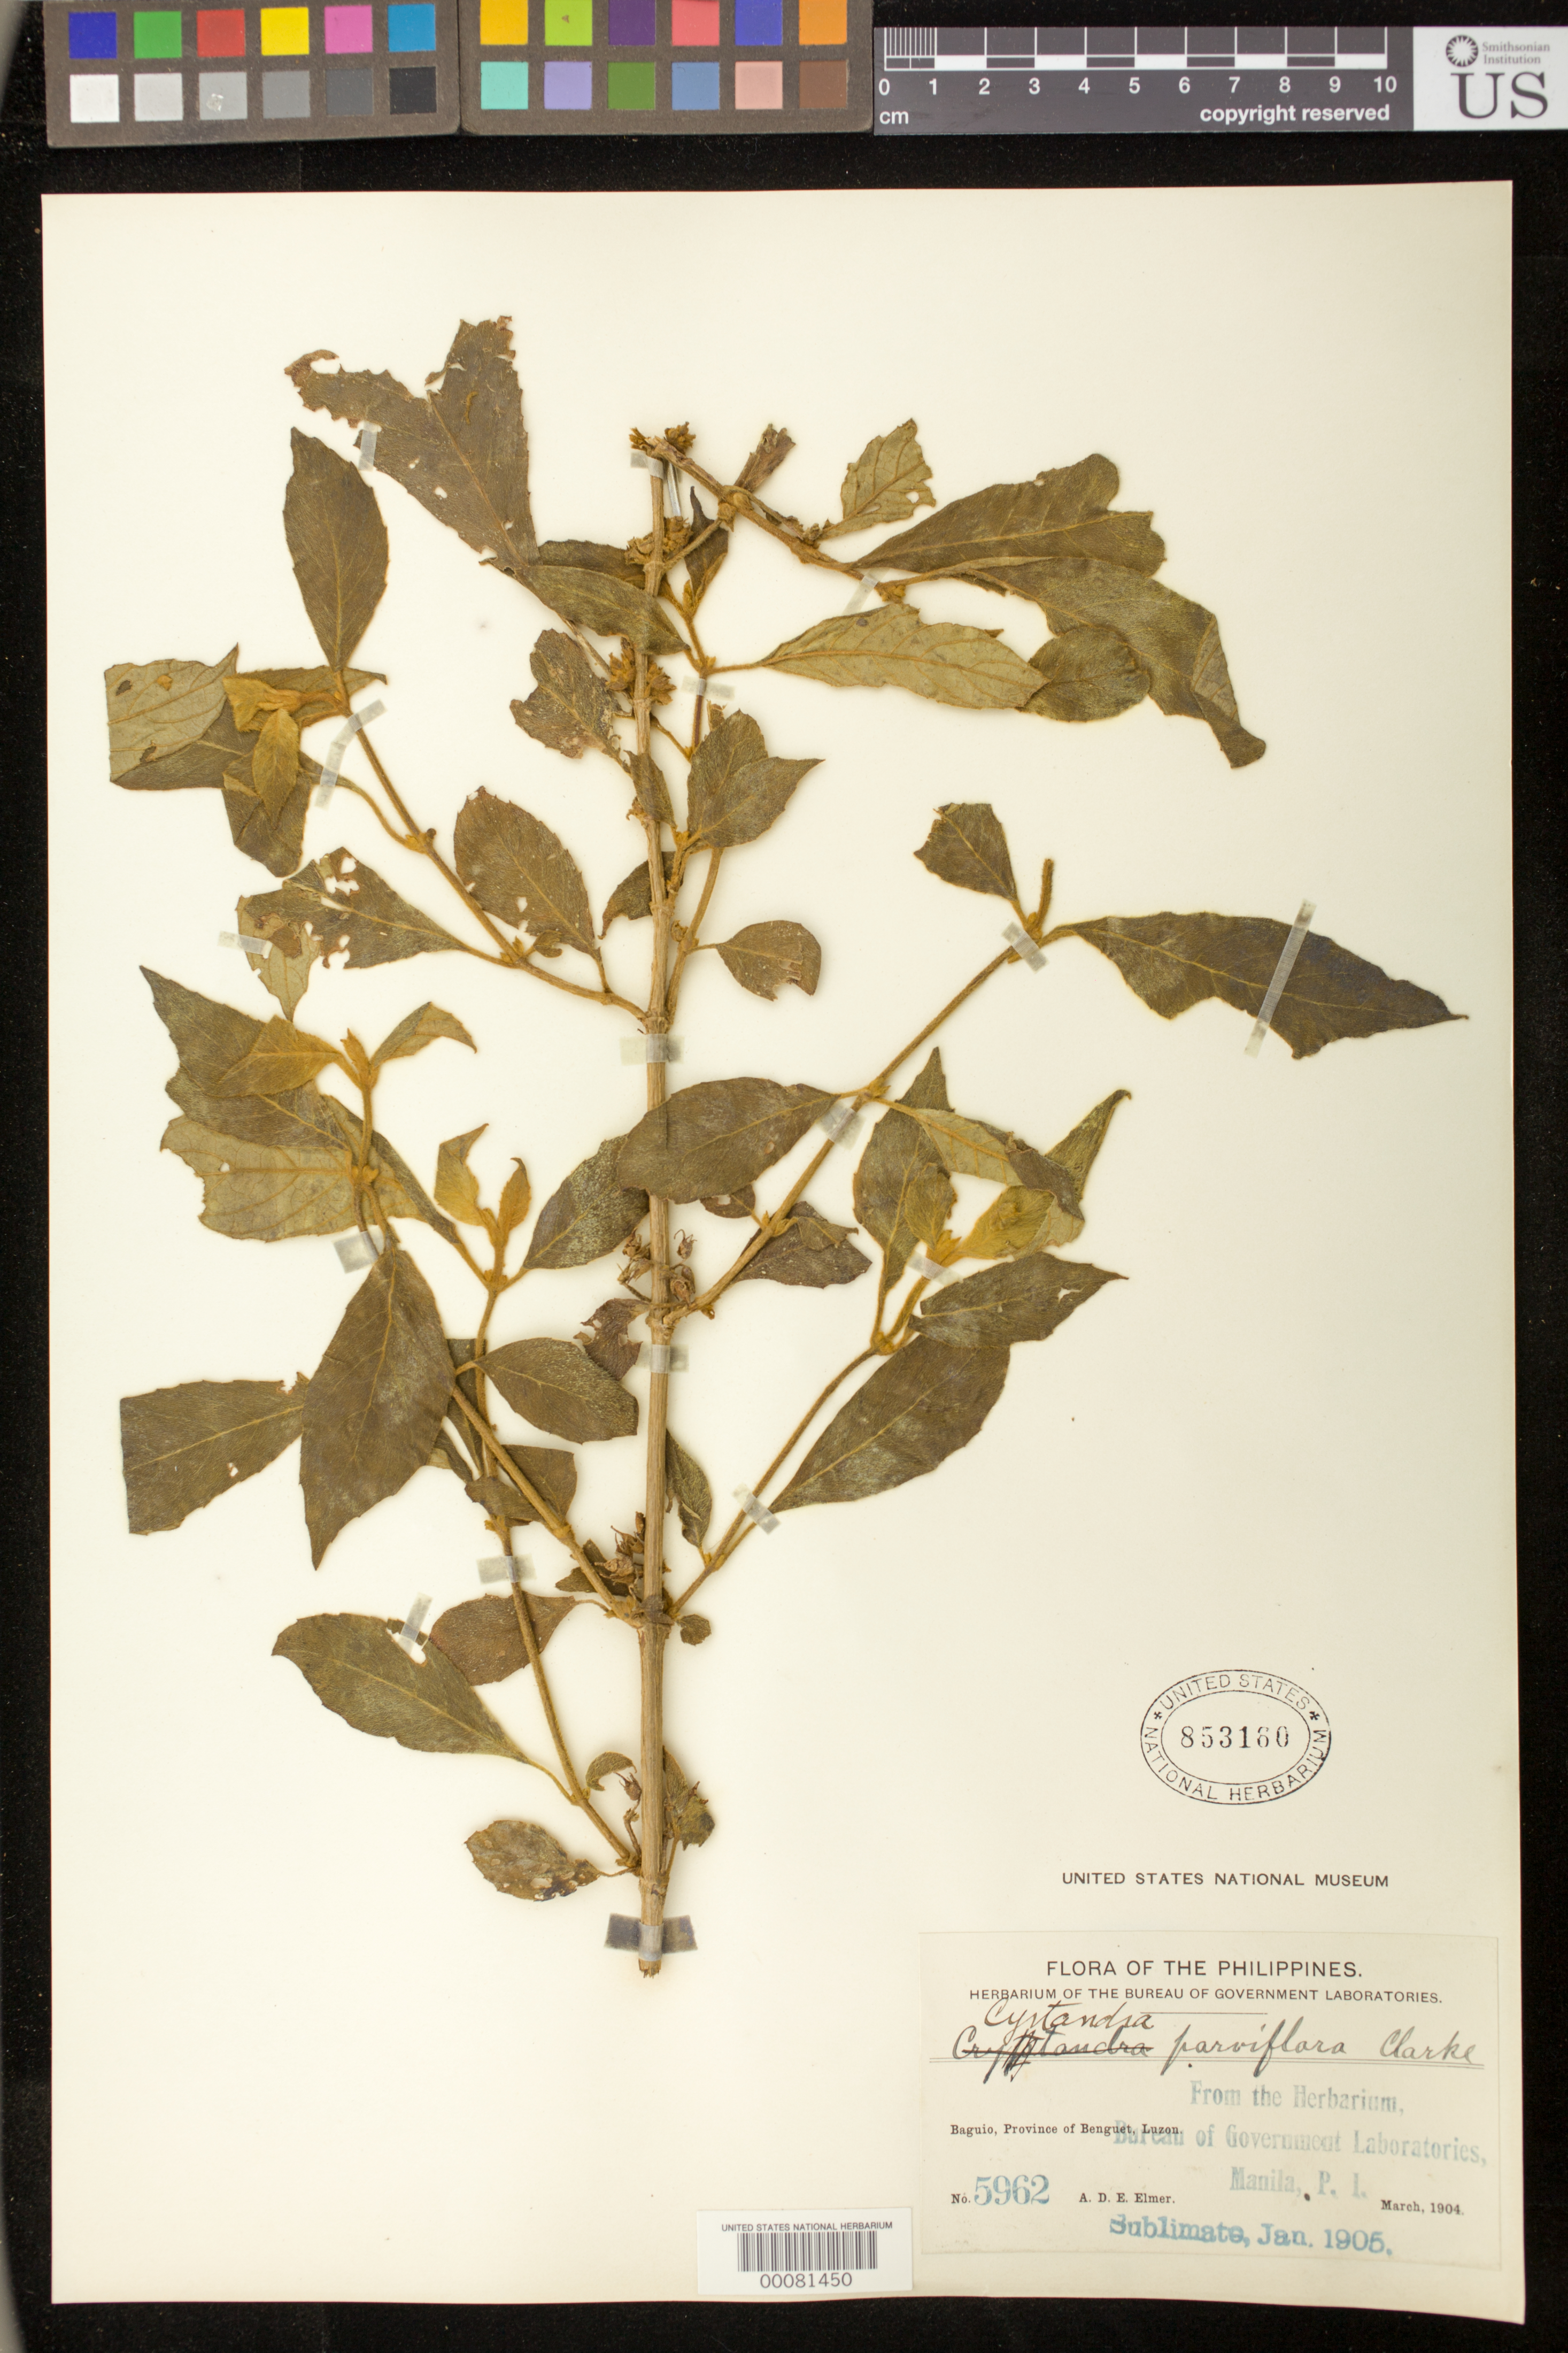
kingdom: Plantae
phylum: Tracheophyta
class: Magnoliopsida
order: Lamiales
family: Gesneriaceae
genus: Cyrtandra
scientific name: Cyrtandra parvifolia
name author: Merr.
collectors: A. D. E. Elmer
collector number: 5962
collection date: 1904-03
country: Philippines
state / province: Cordillera (Administrative Region)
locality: Baguio, Province of Benguet, Luzon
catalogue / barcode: US 853160